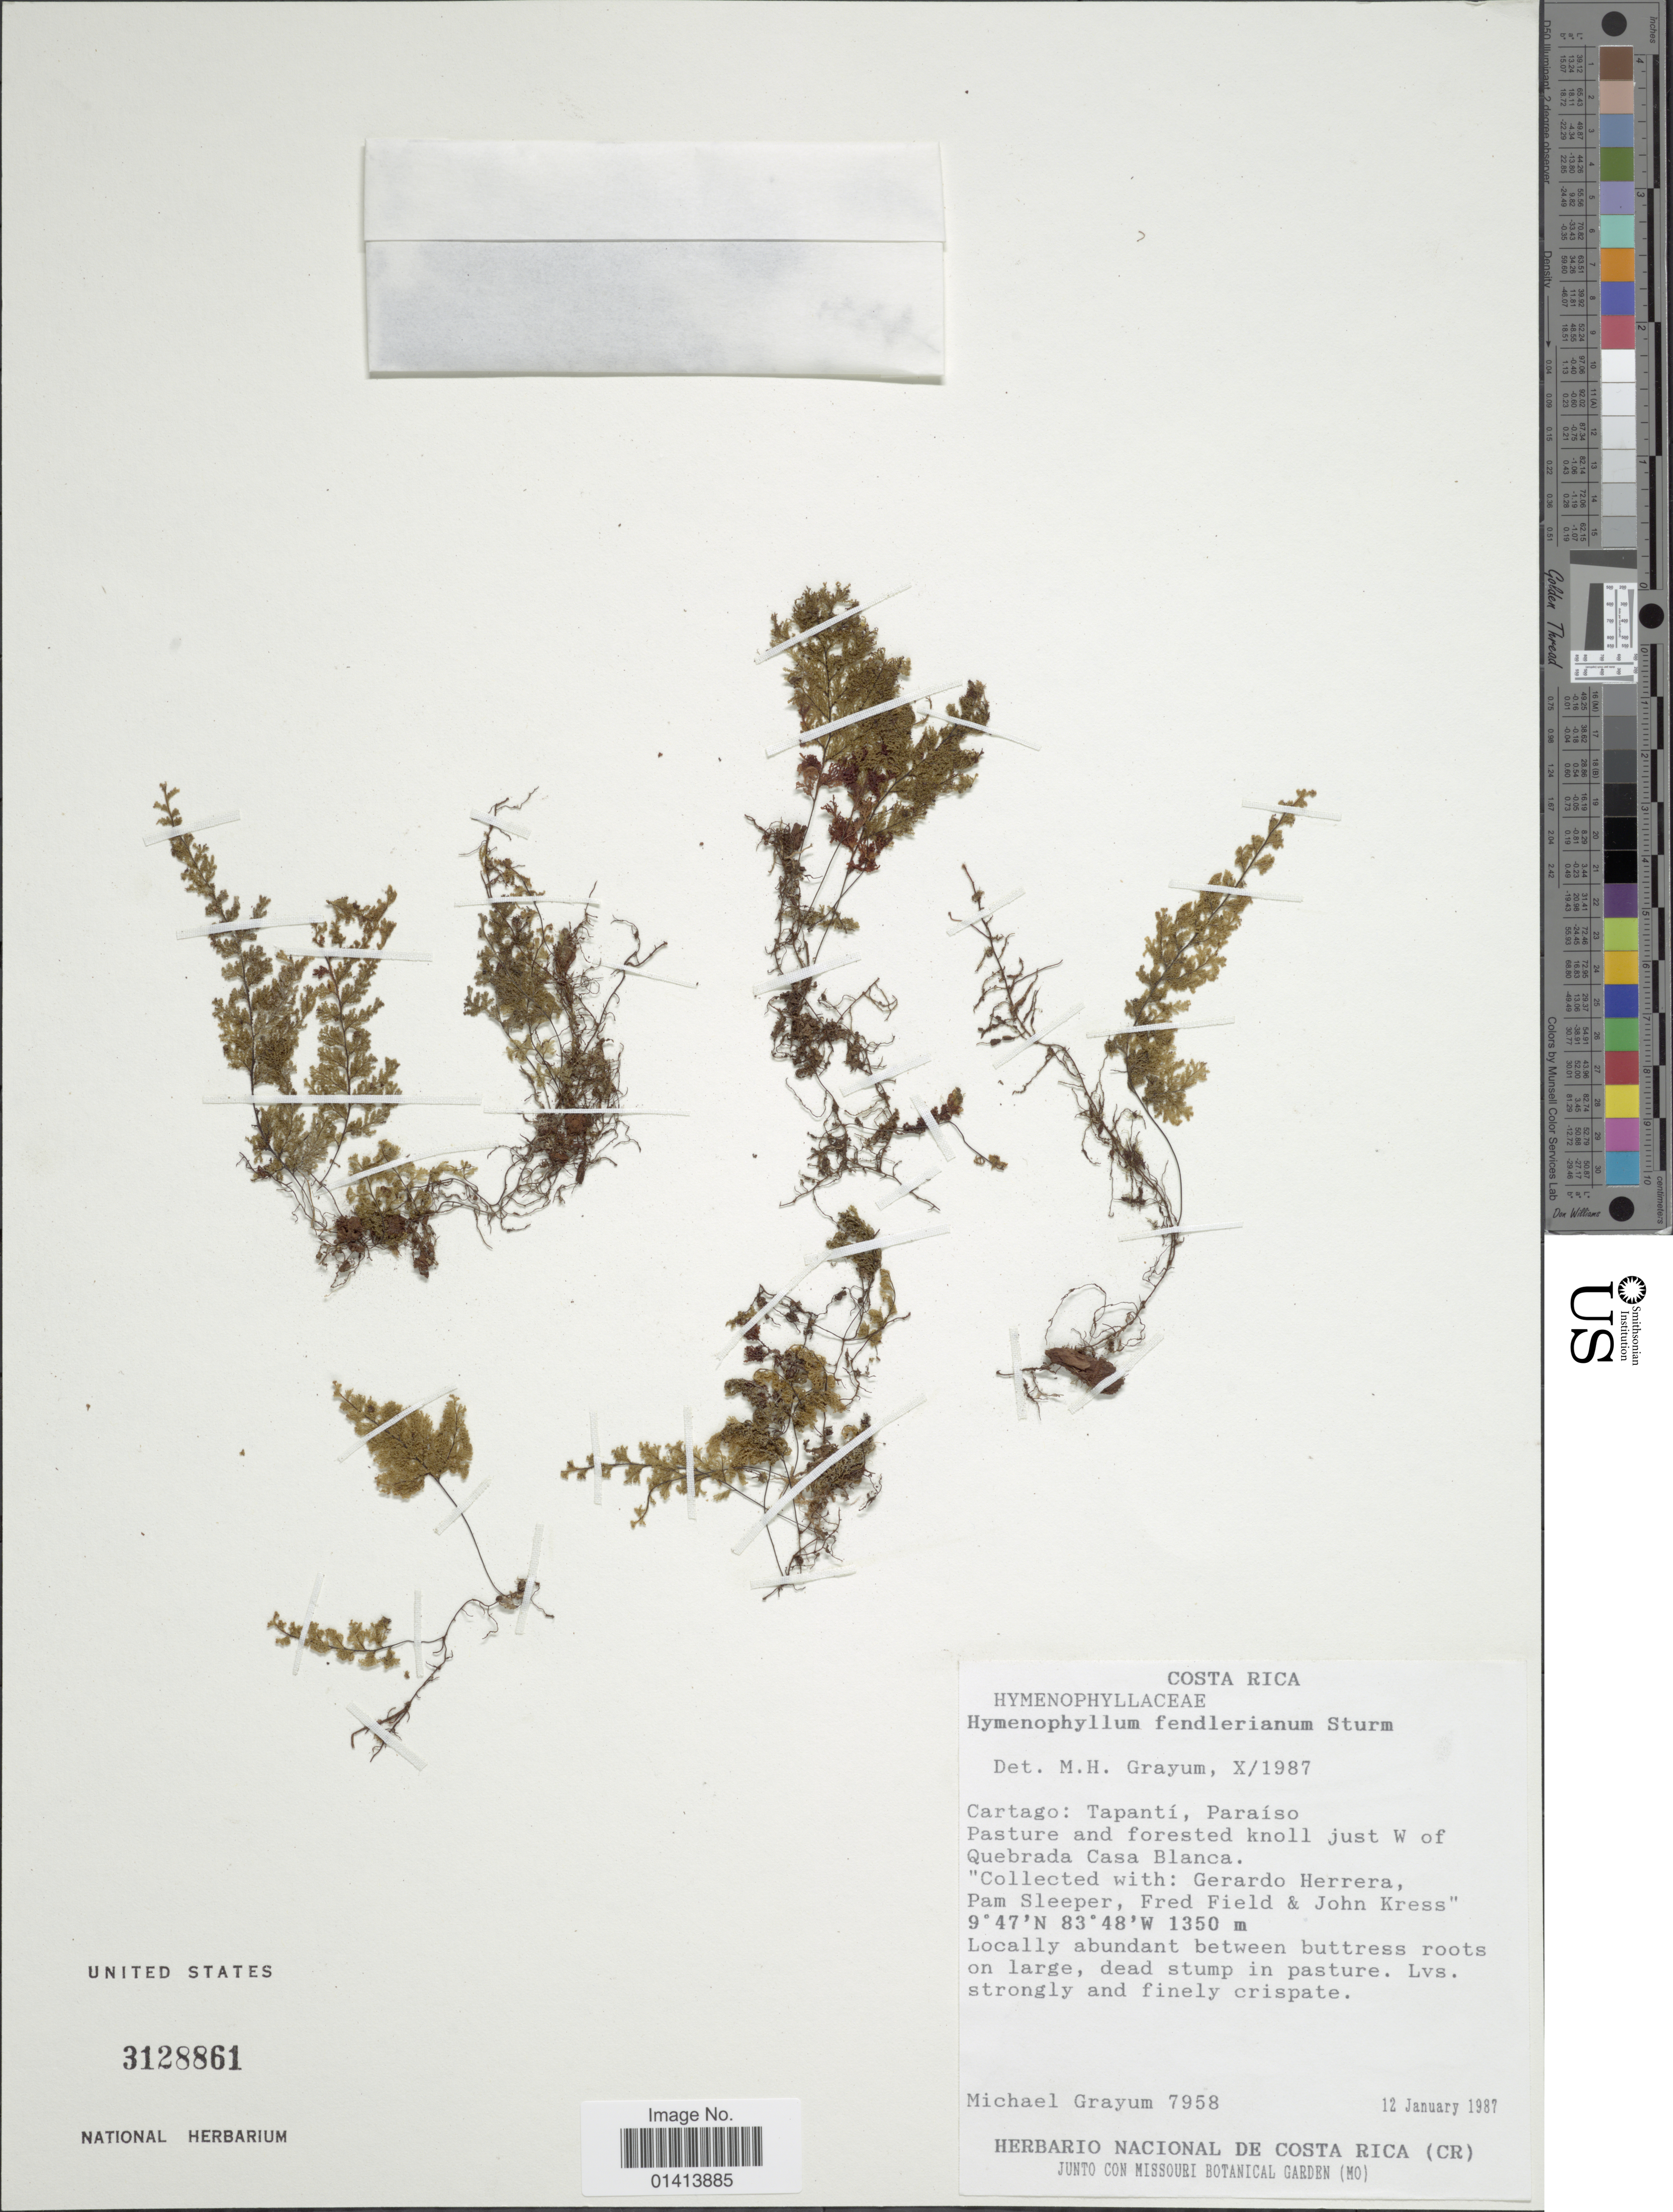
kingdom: Plantae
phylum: Tracheophyta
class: Polypodiopsida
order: Hymenophyllales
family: Hymenophyllaceae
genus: Hymenophyllum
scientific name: Hymenophyllum fendlerianum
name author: J.W. Sturm in Mart.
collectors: M. H. Grayum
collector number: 7958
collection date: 1987-01-12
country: Costa Rica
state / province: Cartago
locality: Tapantí, Paraíso Pasture and forested knoll just W of Quebrada Casa Blanca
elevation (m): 1350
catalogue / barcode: US 3128861